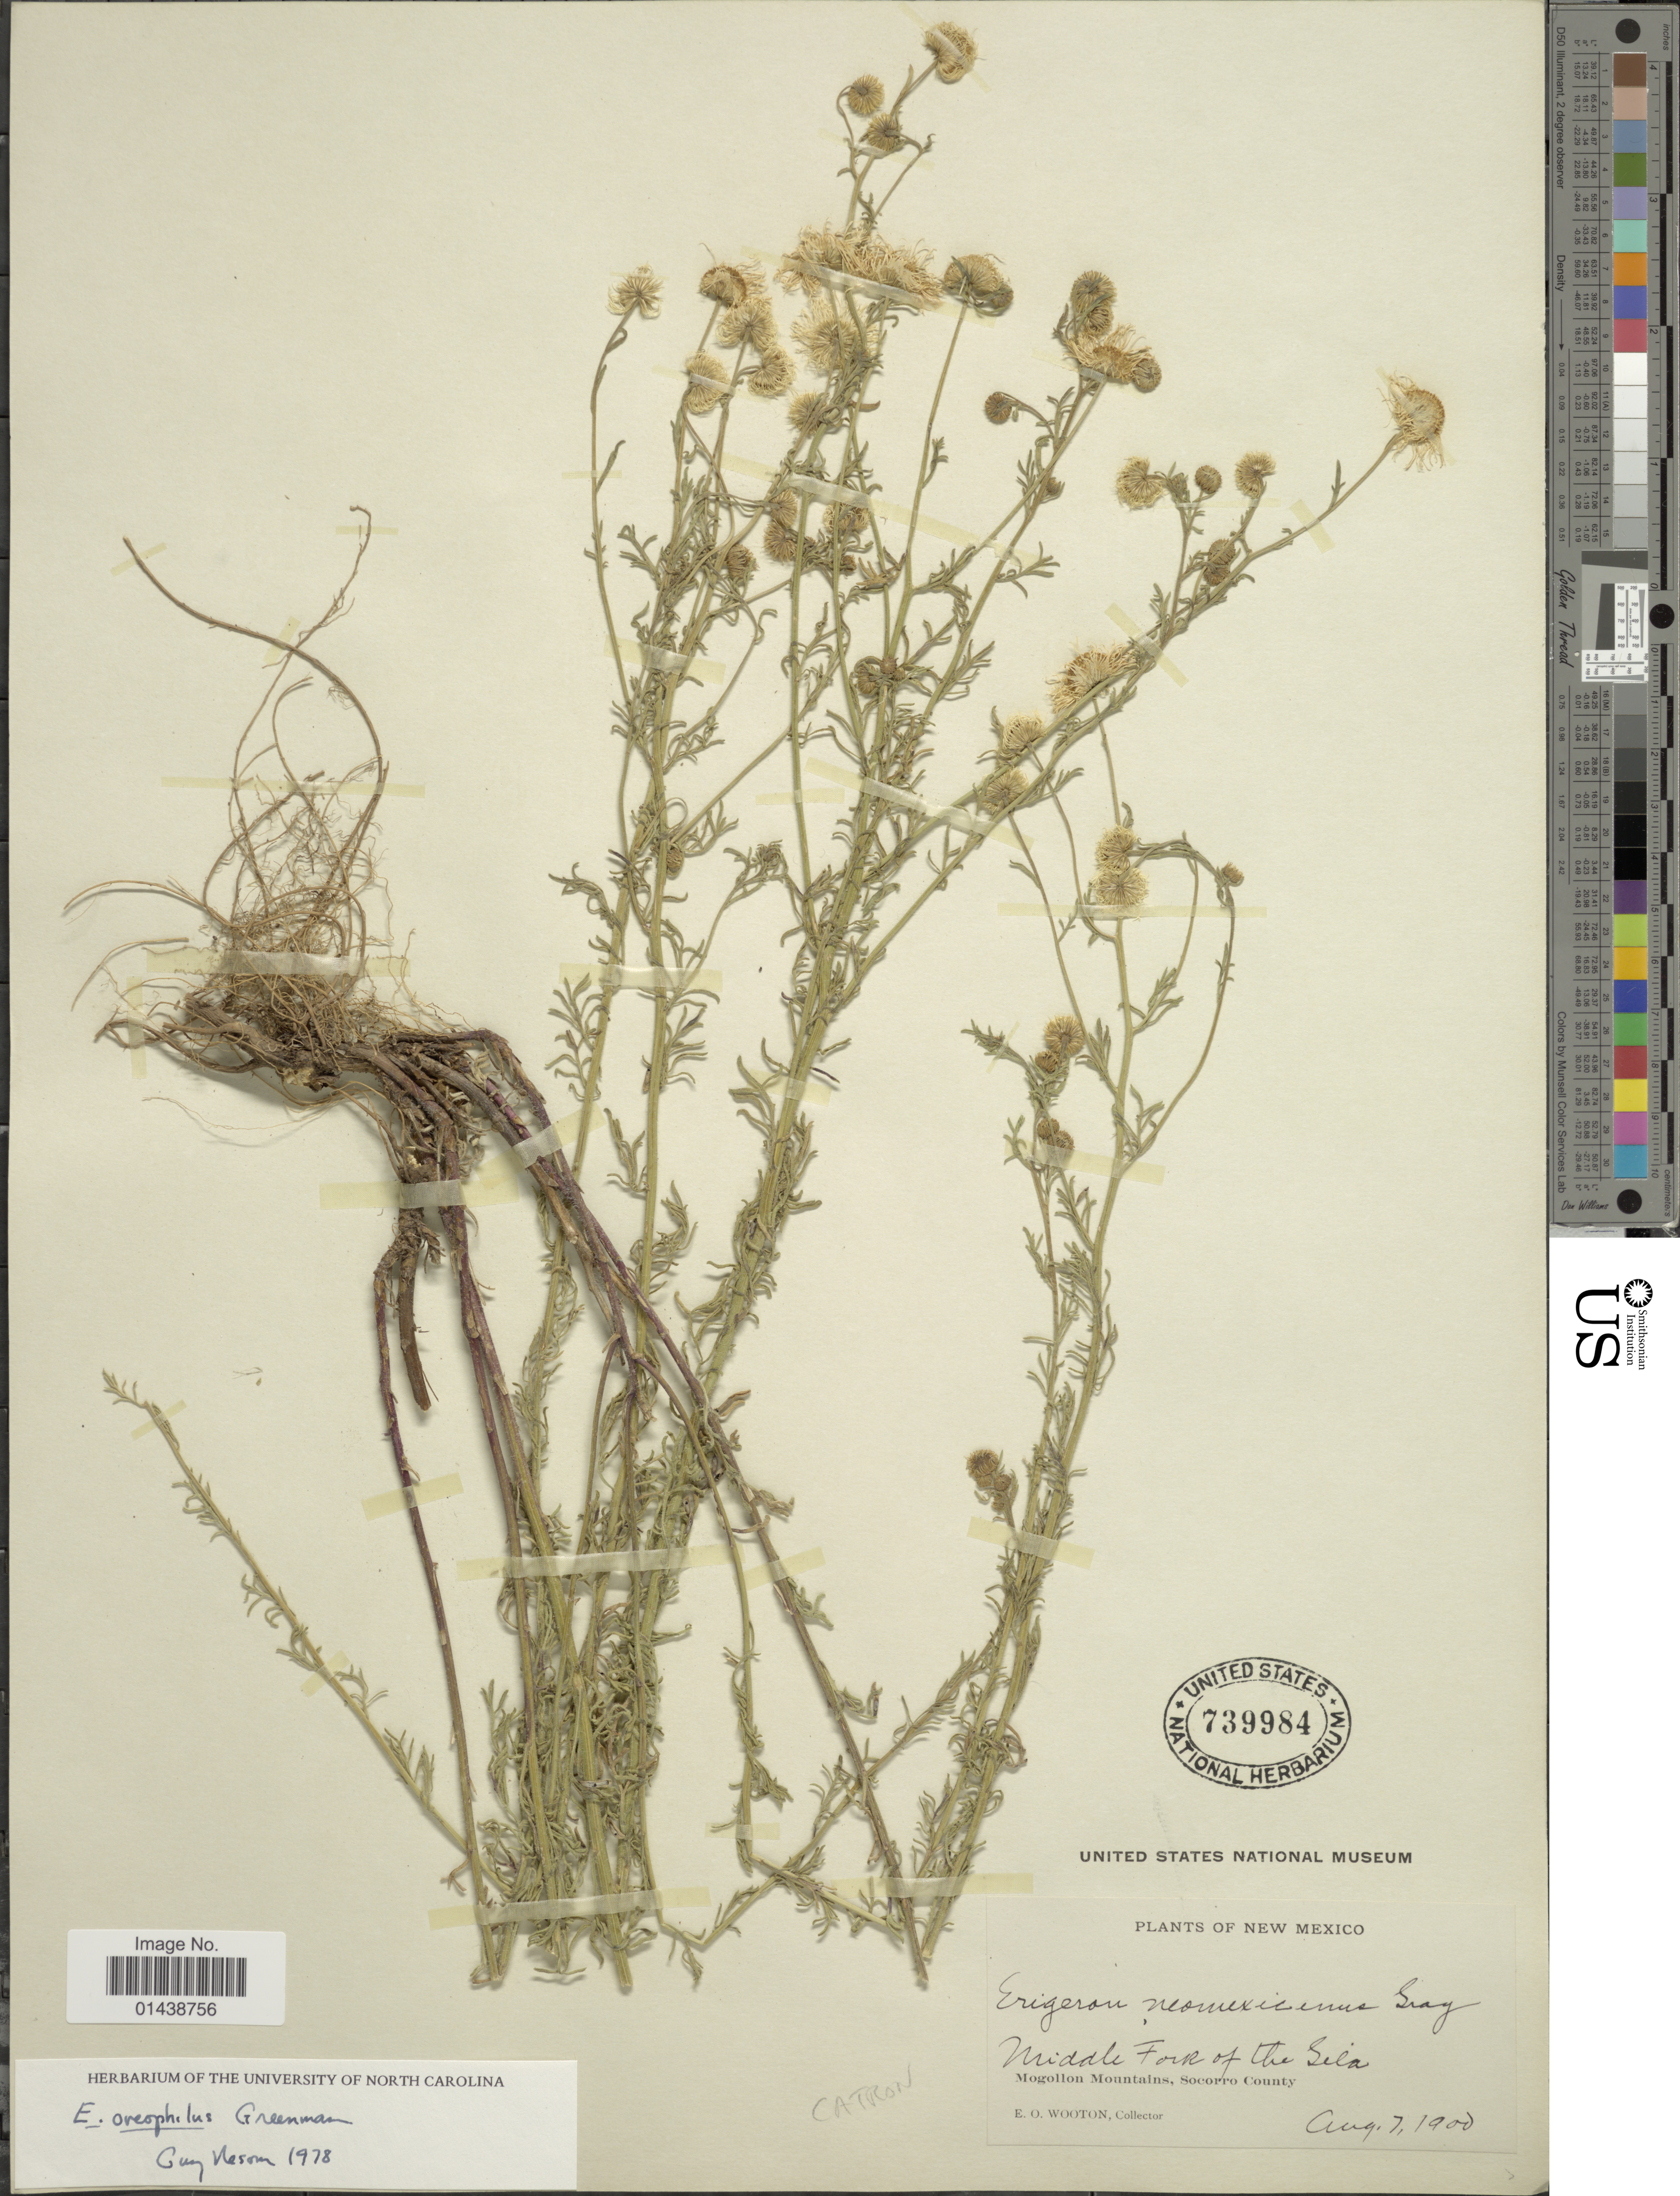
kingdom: Plantae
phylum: Tracheophyta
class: Magnoliopsida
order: Asterales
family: Asteraceae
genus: Erigeron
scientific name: Erigeron oreophilus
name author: Greenm.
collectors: E. O. Wooton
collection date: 1900-08-07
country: United States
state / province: New Mexico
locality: Middle Fork of the Gila. Mogollon Mountains, Socorro County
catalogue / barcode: US 739984